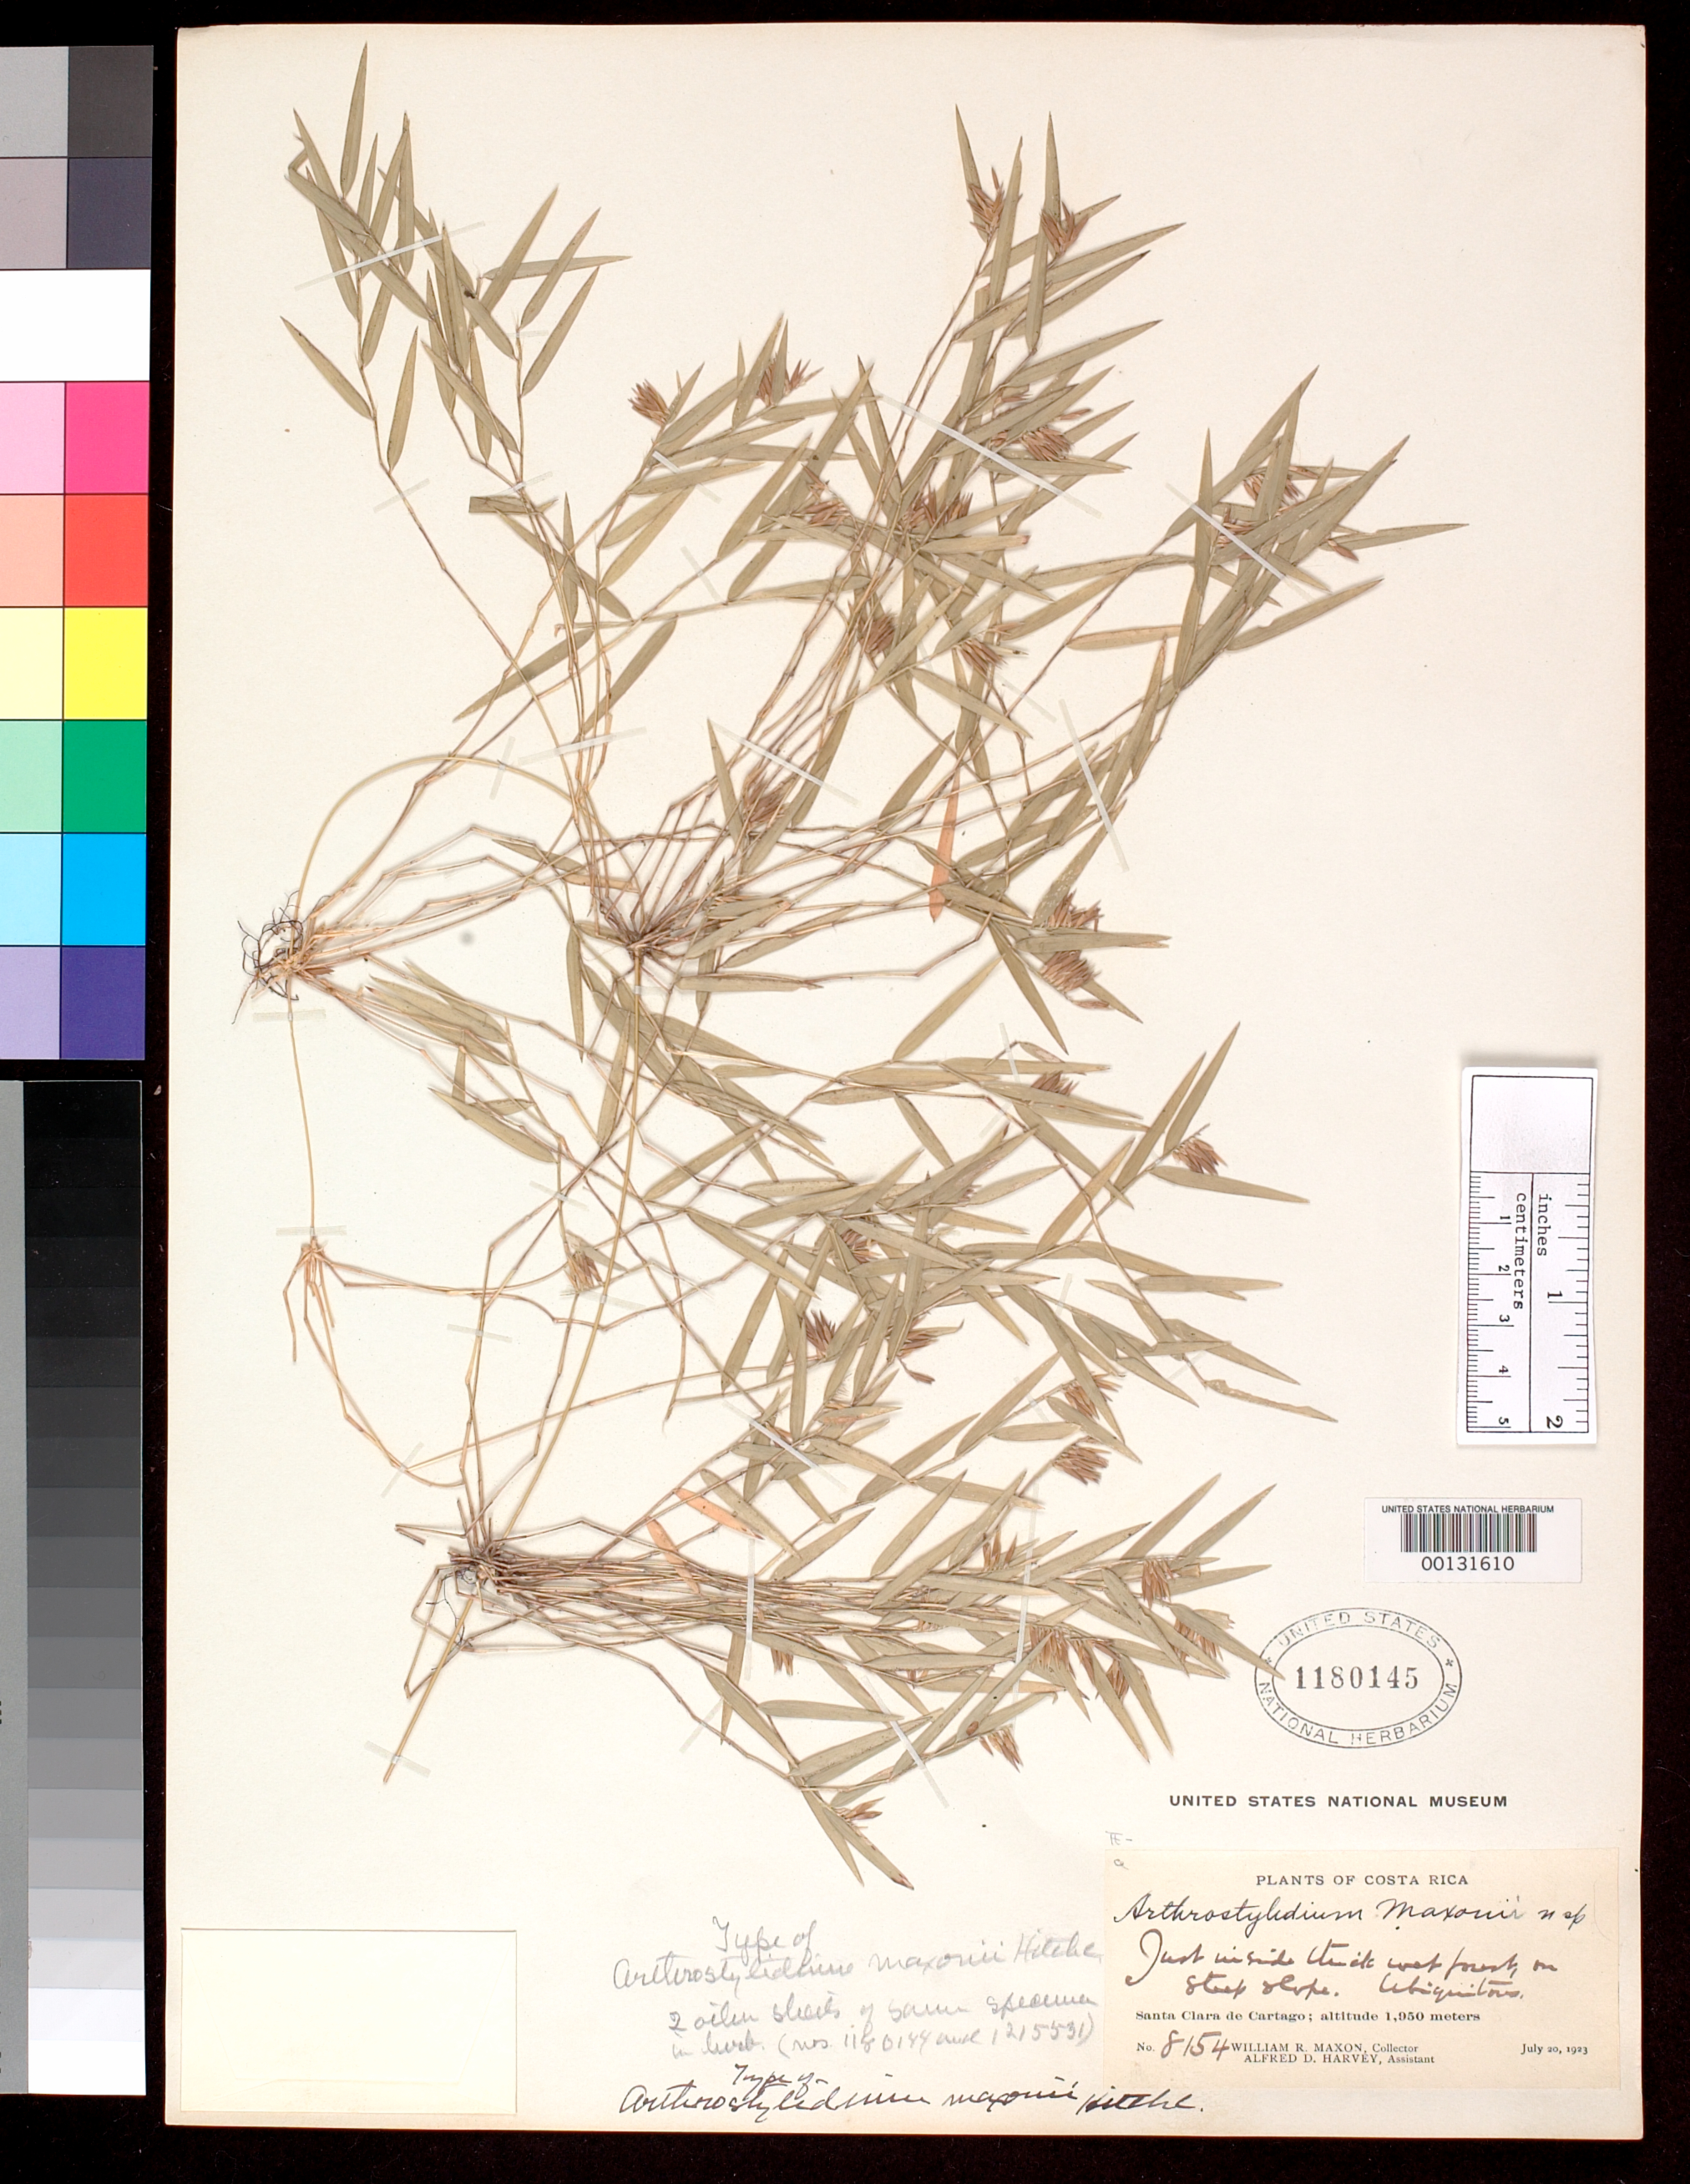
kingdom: Plantae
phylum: Tracheophyta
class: Liliopsida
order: Poales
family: Poaceae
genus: Arthrostylidium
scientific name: Arthrostylidium maxonii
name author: Hitchc.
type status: Holotype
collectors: W. R. Maxon & A. D. Harvey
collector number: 8154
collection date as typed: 20 Jul 1923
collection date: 1923-07-20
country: Costa Rica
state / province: Cartago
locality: Santa Clara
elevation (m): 1950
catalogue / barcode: US 1180145